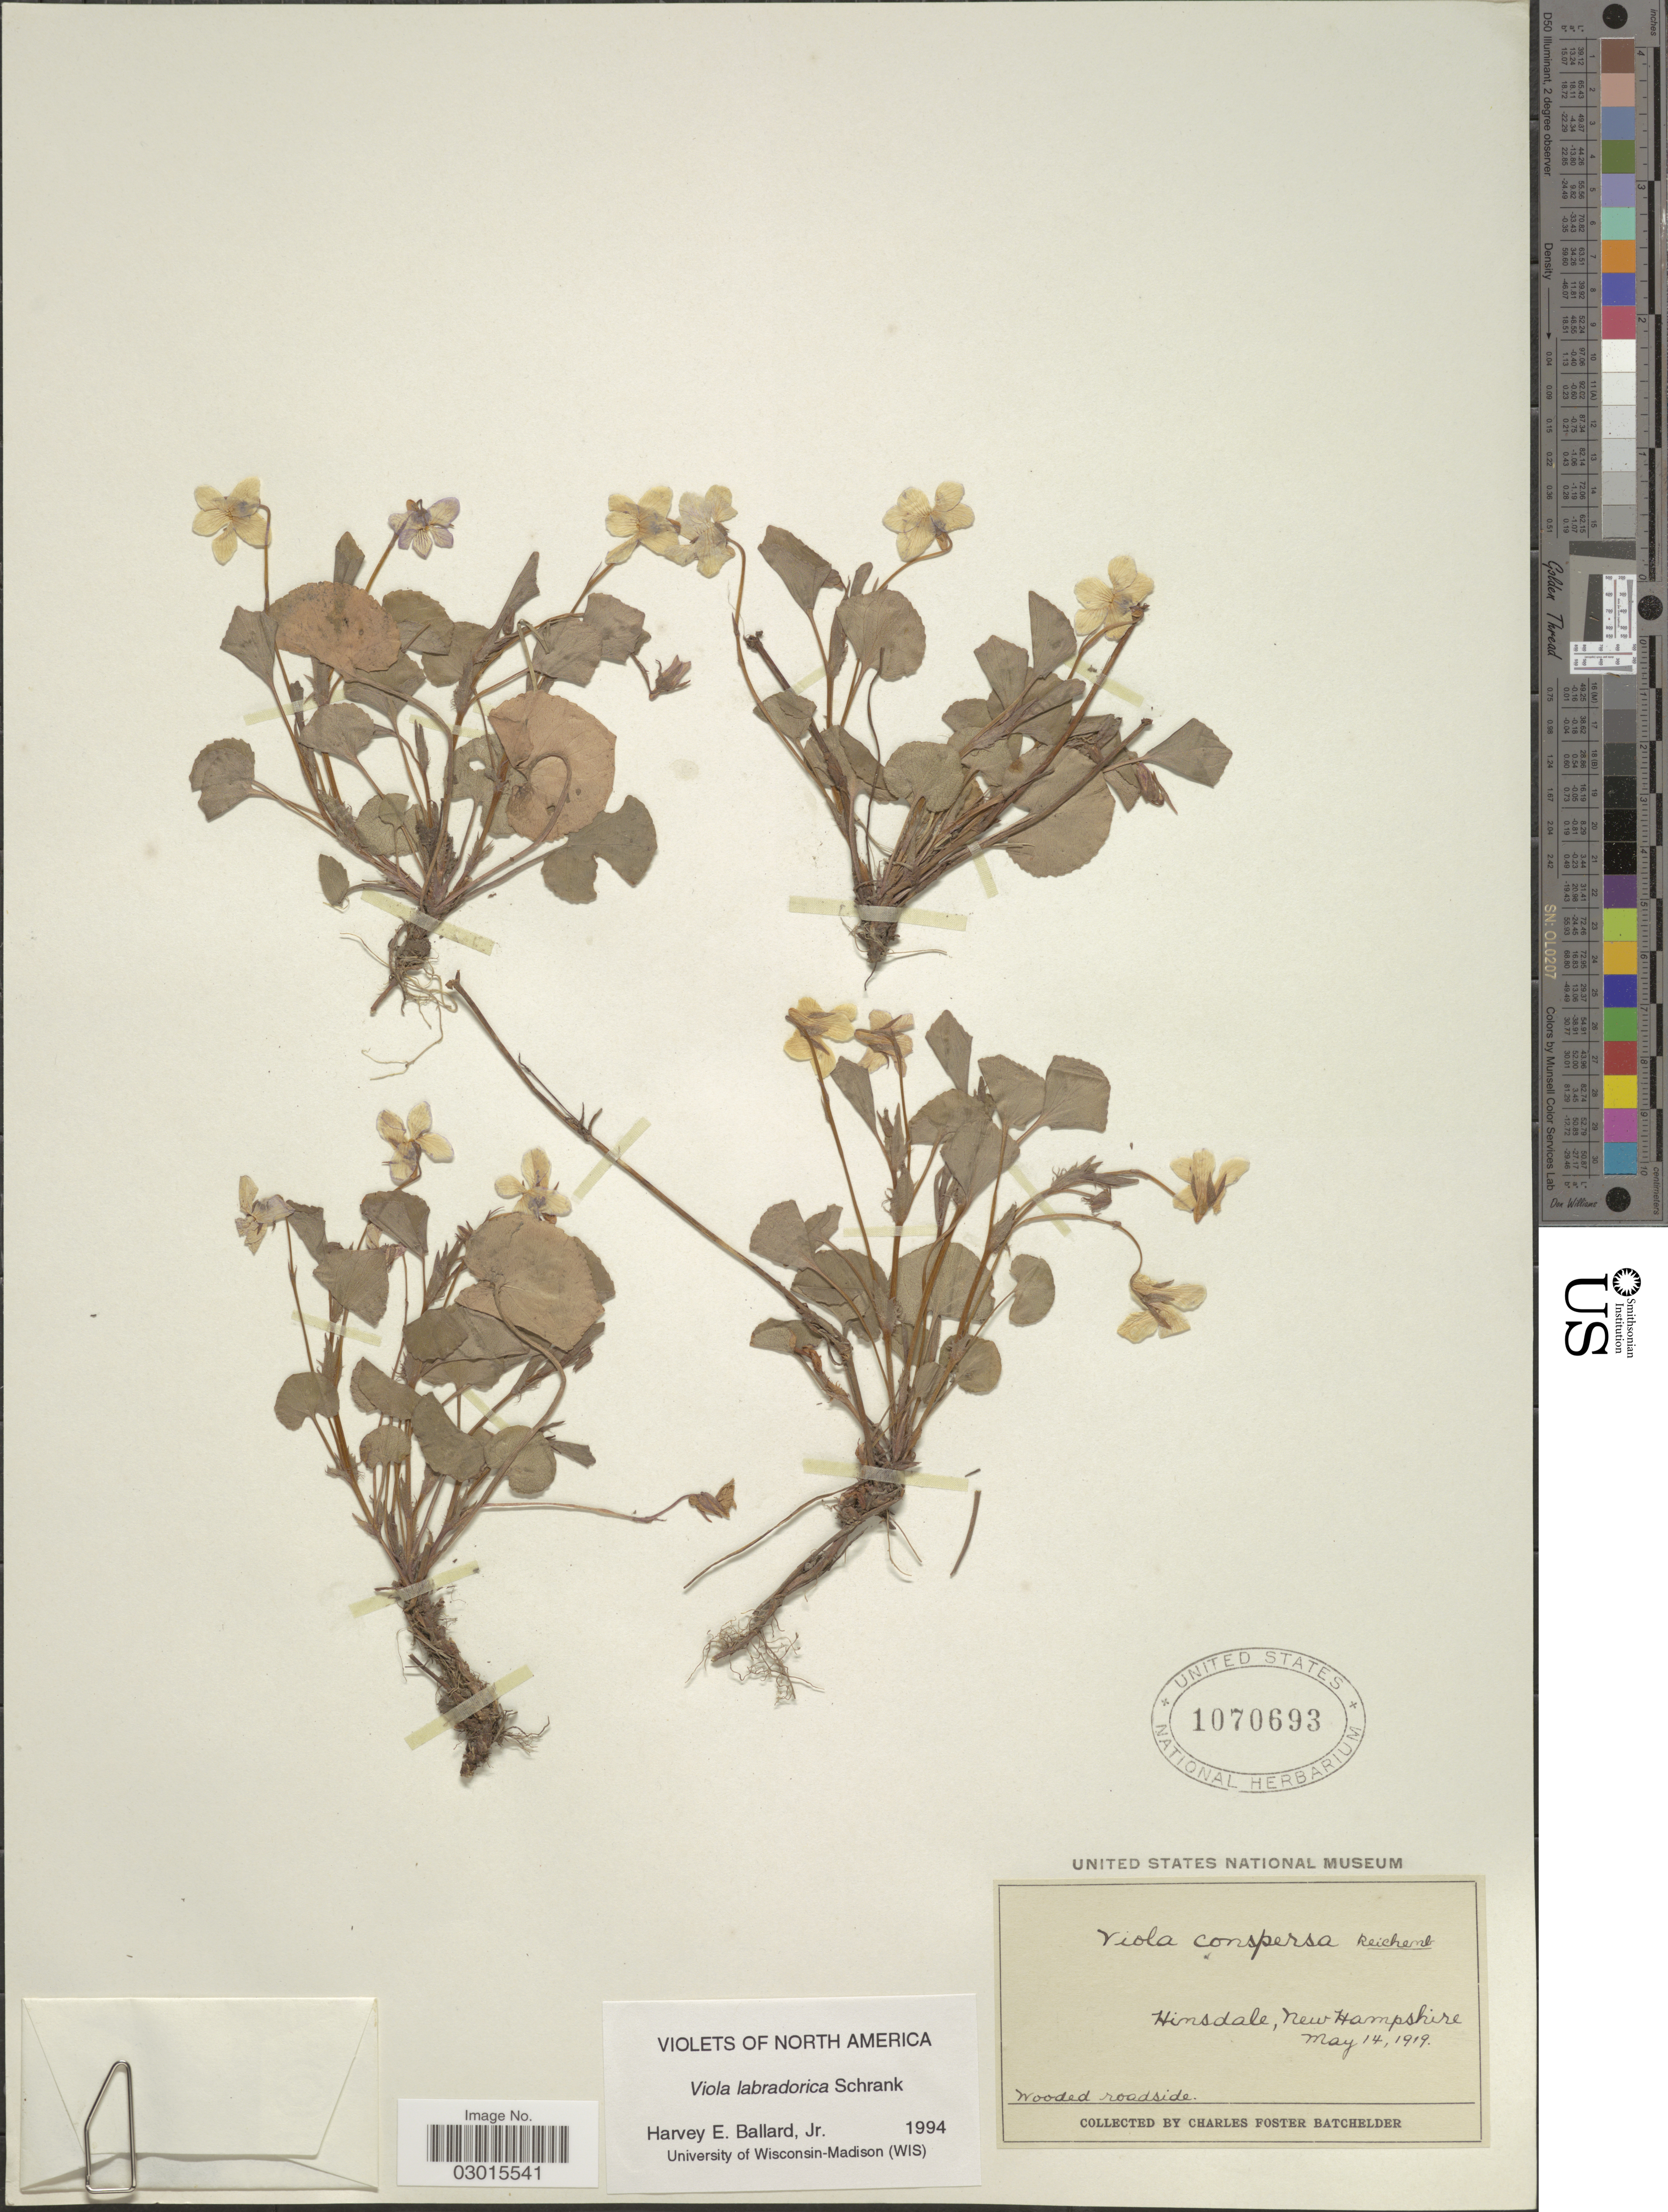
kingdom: Plantae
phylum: Tracheophyta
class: Magnoliopsida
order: Malpighiales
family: Violaceae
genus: Viola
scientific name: Viola labradorica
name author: Schrank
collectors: C. Batchelder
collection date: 1919-05-14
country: United States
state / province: New Hampshire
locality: Hinsdale.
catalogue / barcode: US 1070693